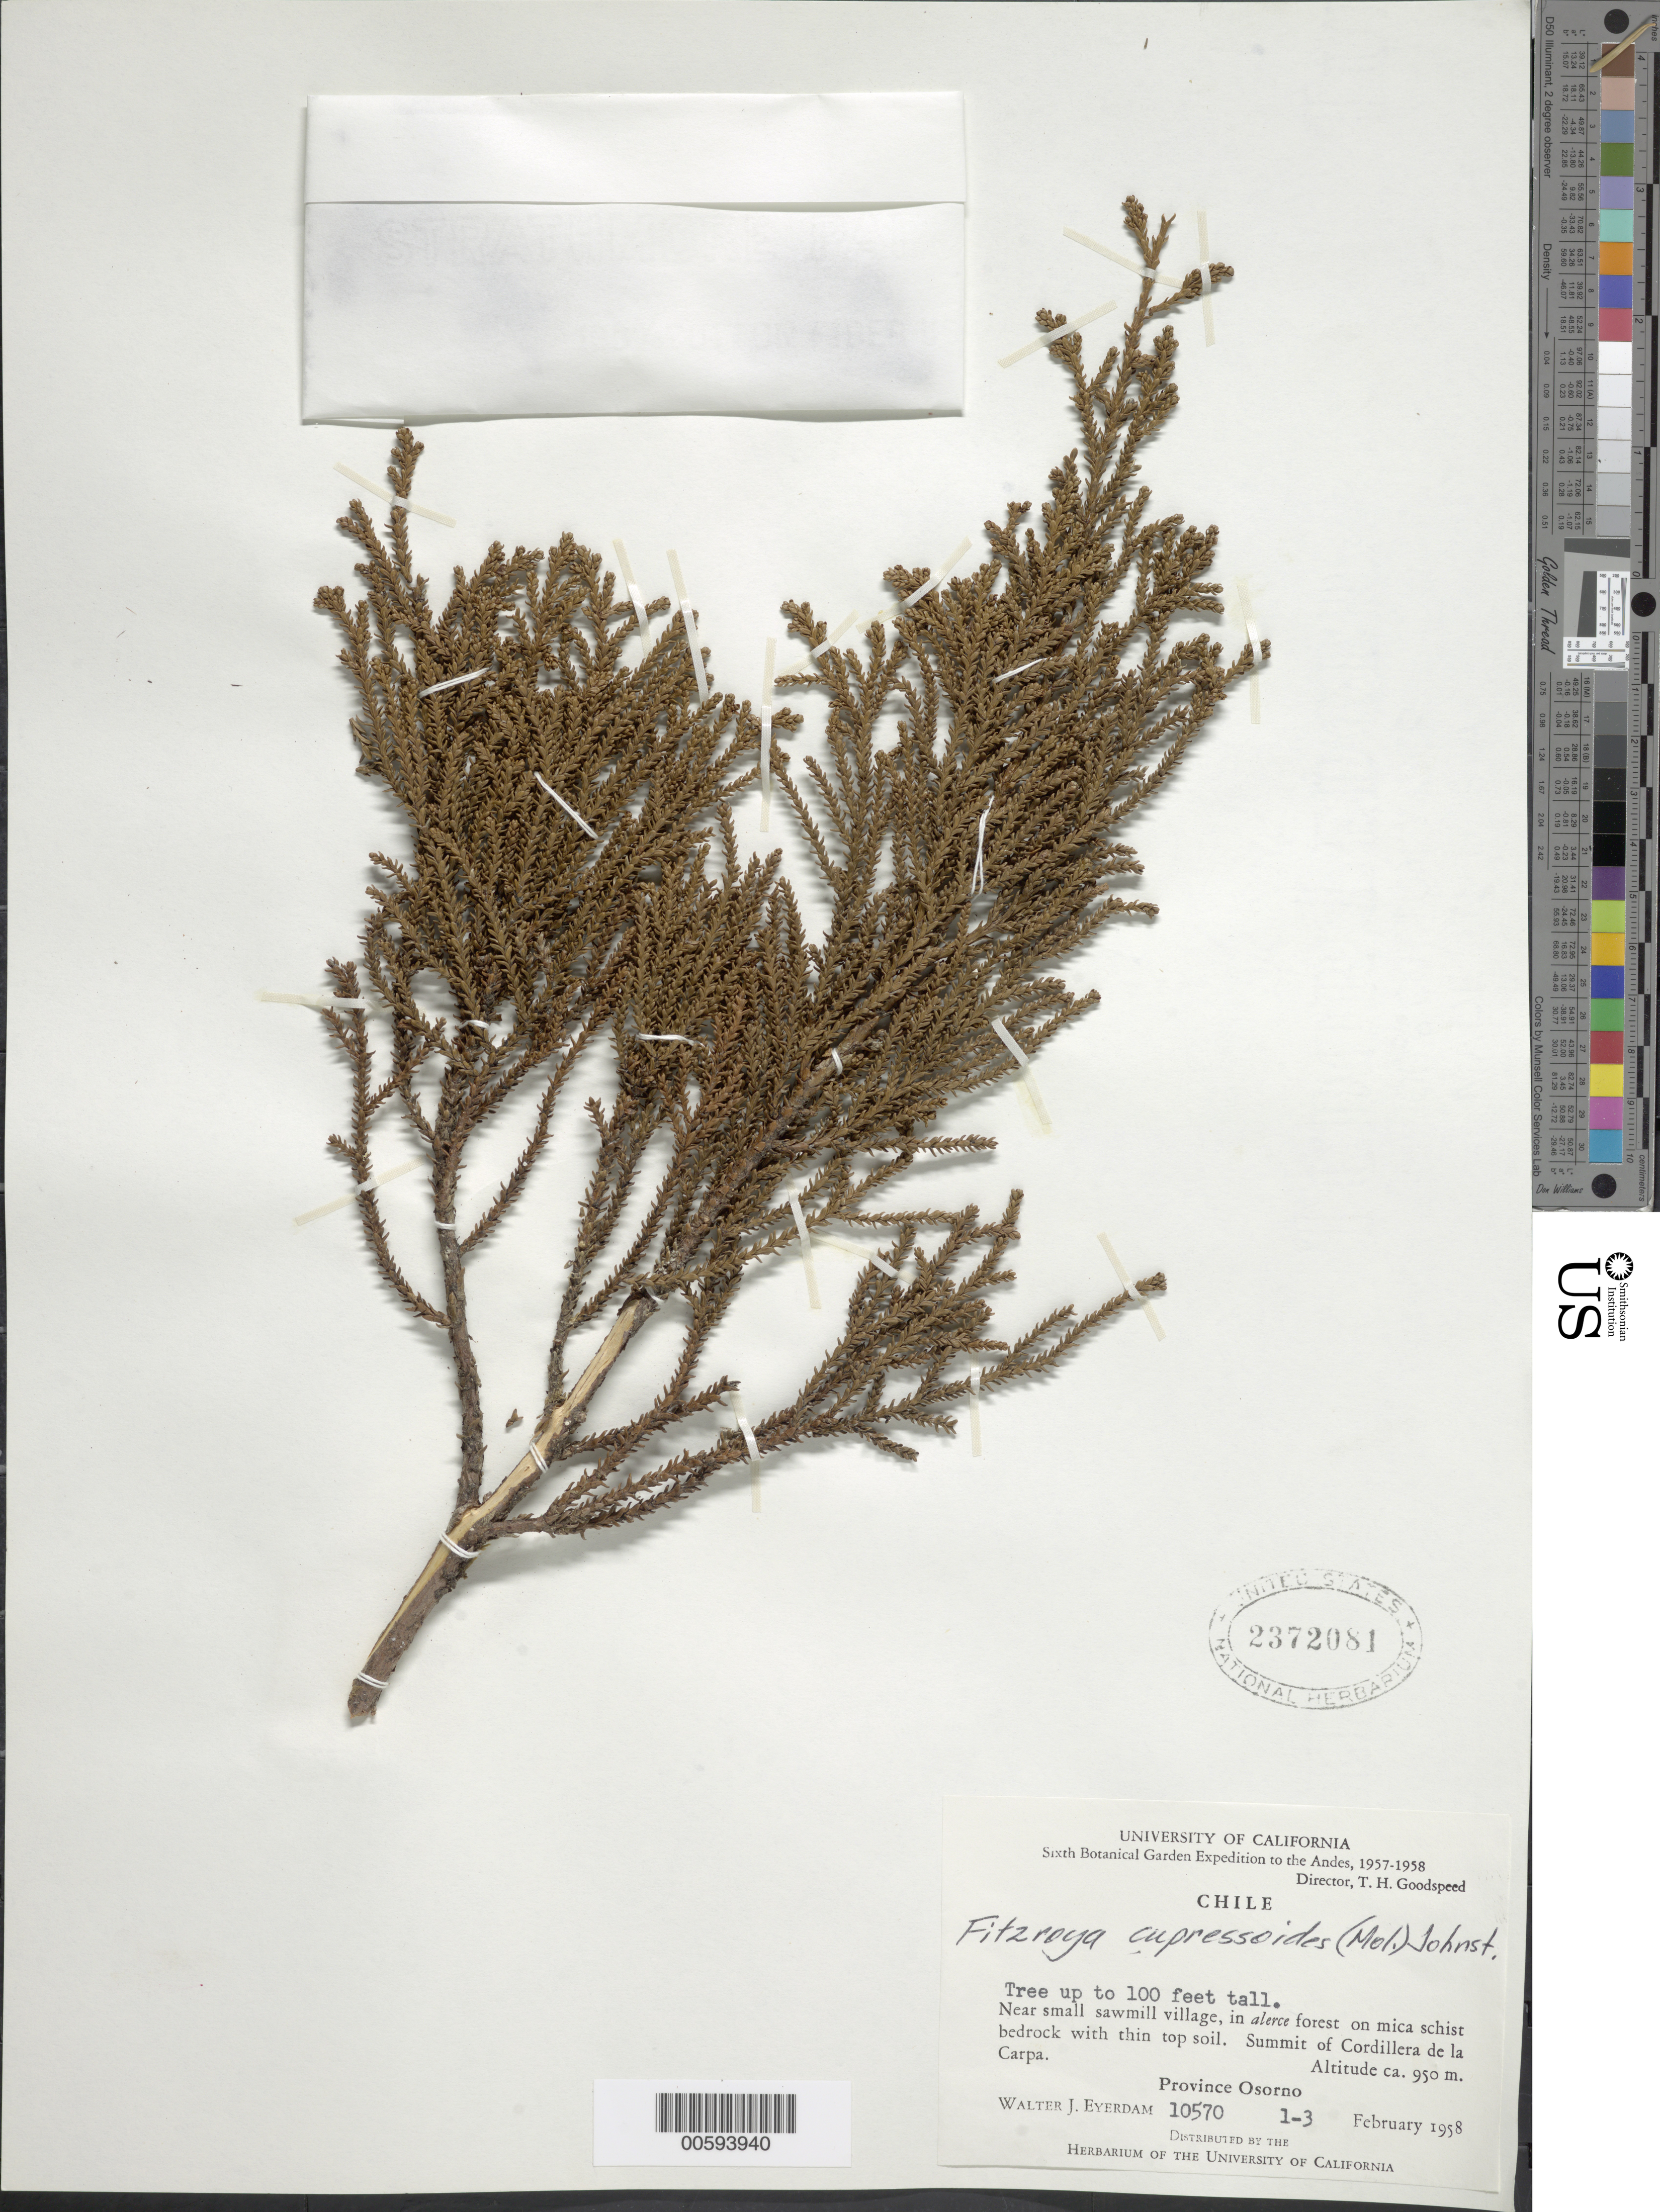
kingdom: Plantae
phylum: Tracheophyta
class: Pinopsida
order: Pinales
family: Cupressaceae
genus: Fitzroya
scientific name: Fitzroya cupressoides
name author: (Molina) I.M. Johnst.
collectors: W. J. Eyerdam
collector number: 10570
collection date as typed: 01 Feb 1958 to 03 Feb 1958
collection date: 1958-02-01/1958-02-03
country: Chile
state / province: Los Lagos (X)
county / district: Osorno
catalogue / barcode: US 2372081